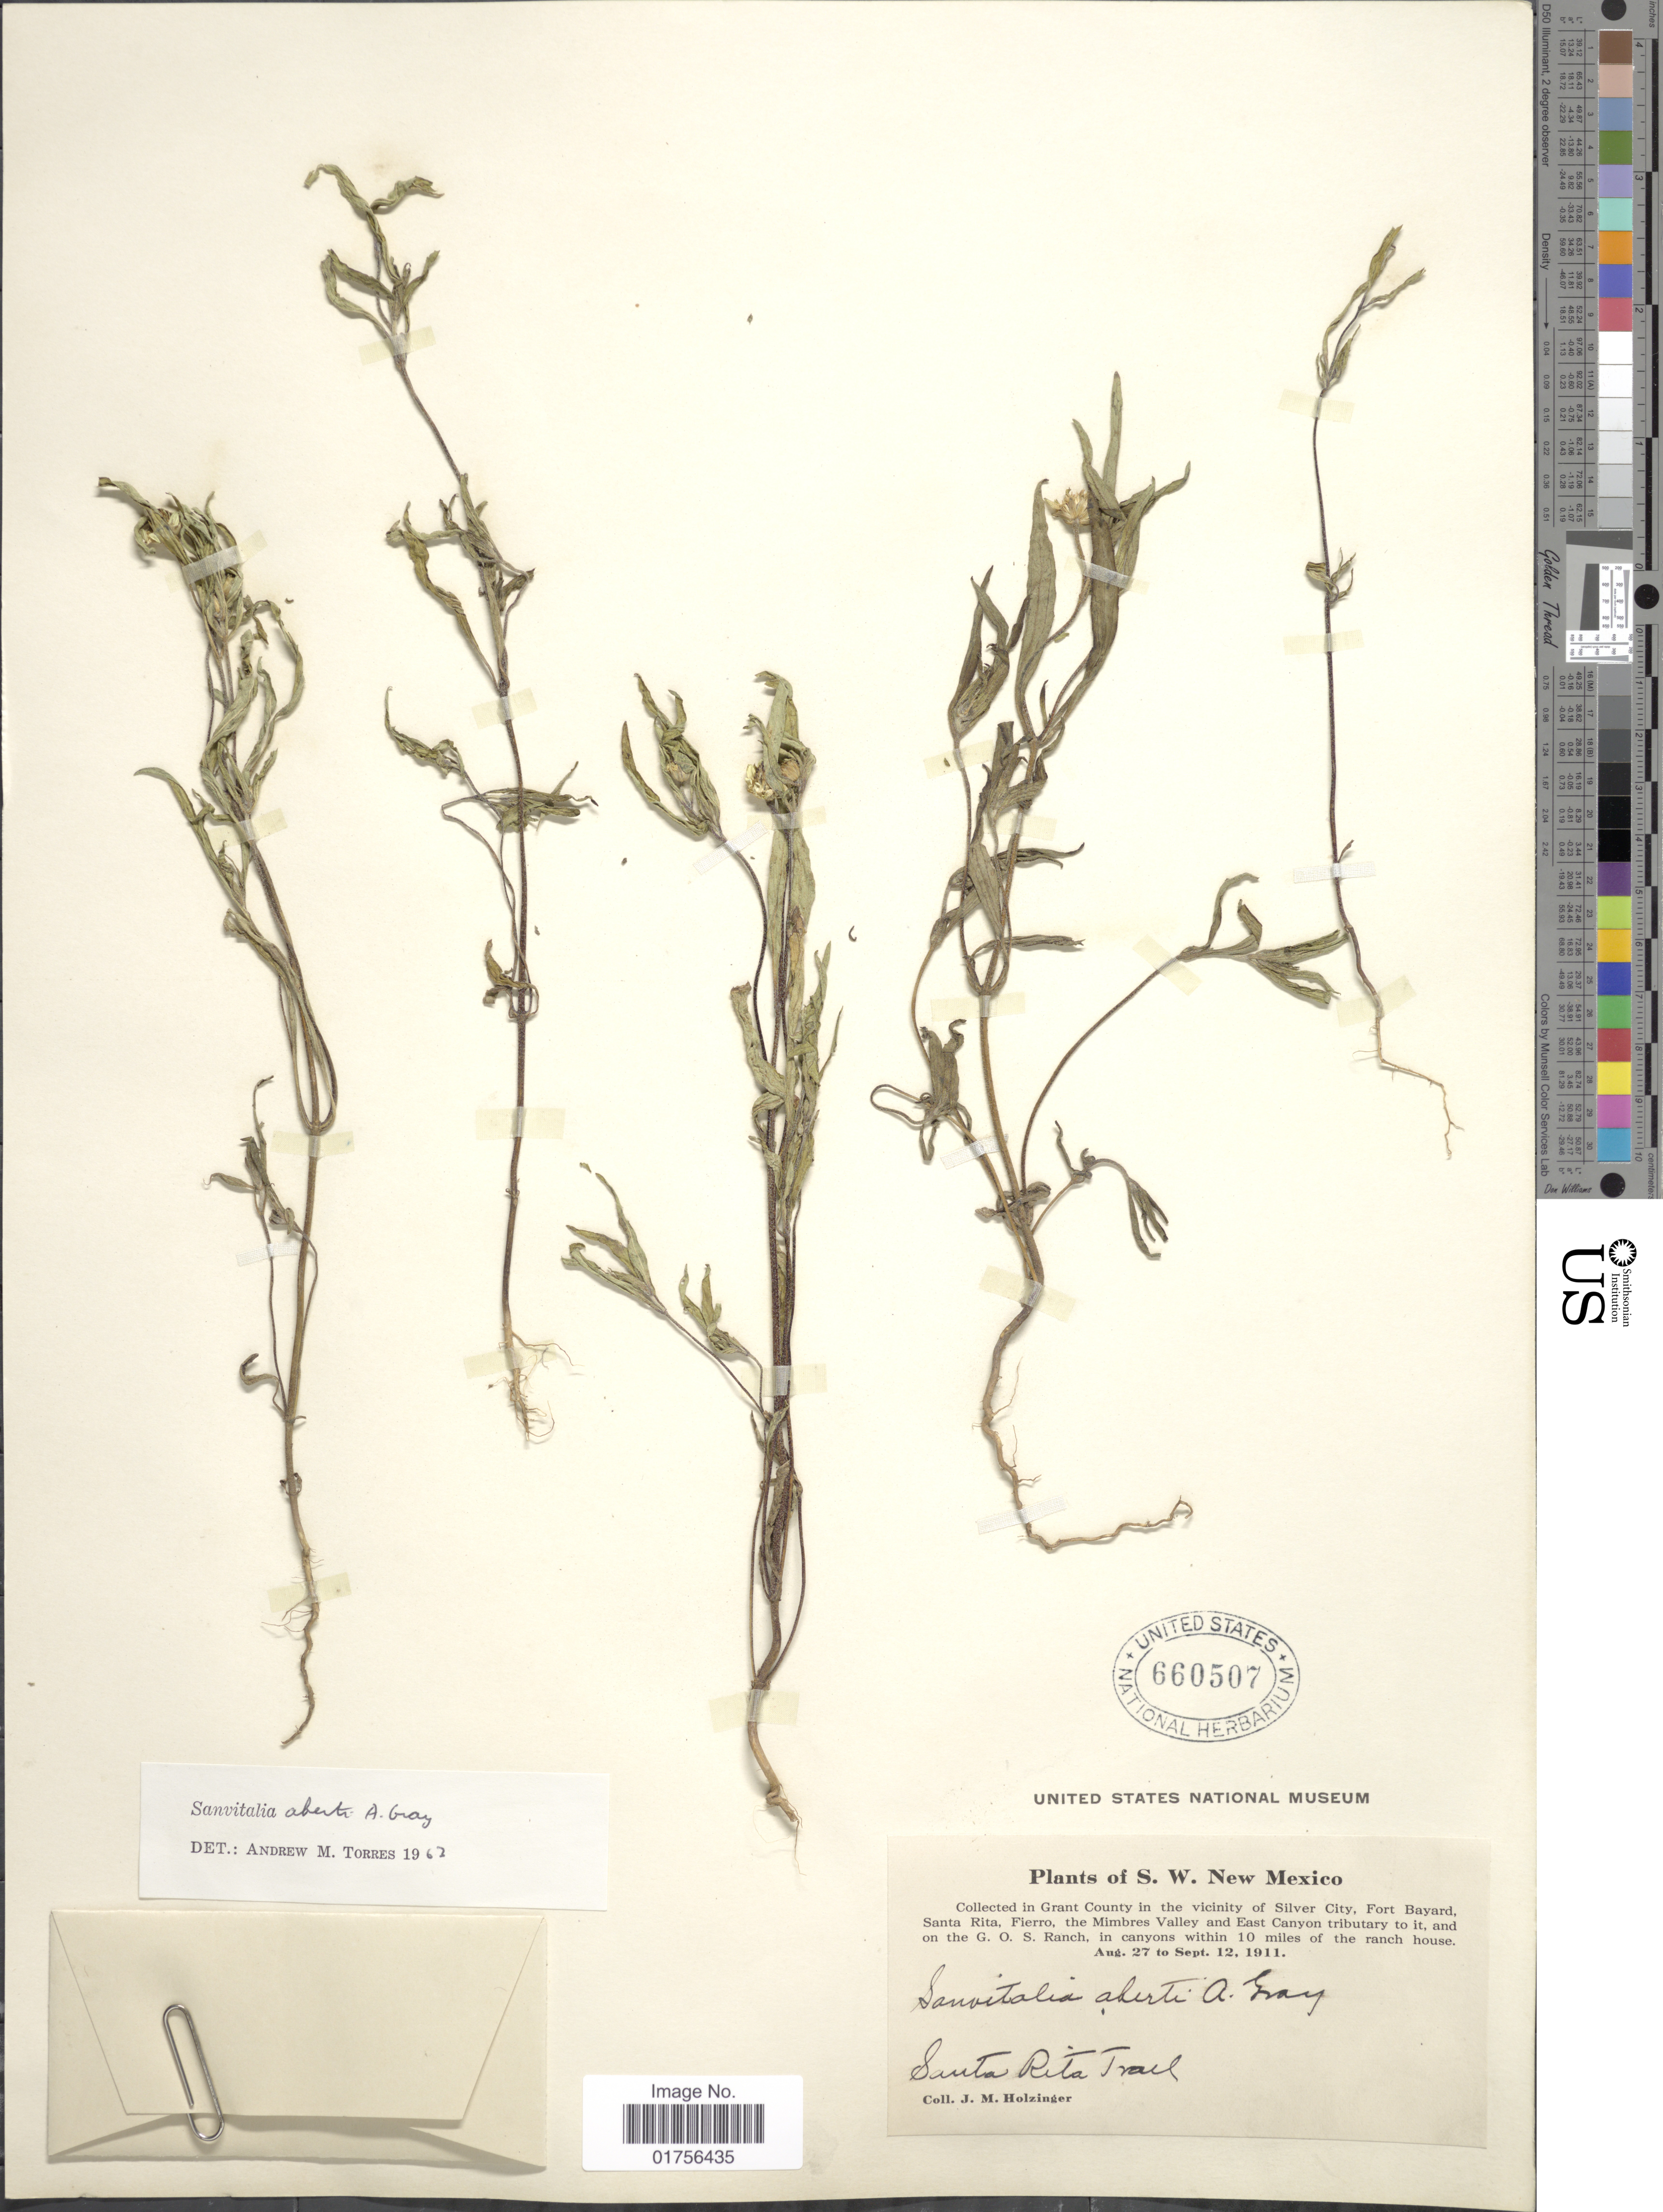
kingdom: Plantae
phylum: Tracheophyta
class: Magnoliopsida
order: Asterales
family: Asteraceae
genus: Sanvitalia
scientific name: Sanvitalia aberti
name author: A. Gray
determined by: Skibicki, Samuel V.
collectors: J. M. Holzinger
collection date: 1911-08-27/1911-09-12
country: United States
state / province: New Mexico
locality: S. W. New Mexico, In Grant County in the vicinity of Silver City, Fort Bayard, Santa Rita, Fierro, the Mimbres Valley and East Canyon tributary to it, and on the G. O. S. Ranch, in canyons within 10 miles of the ranch house, Santa Rita Trail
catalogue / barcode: US 660507